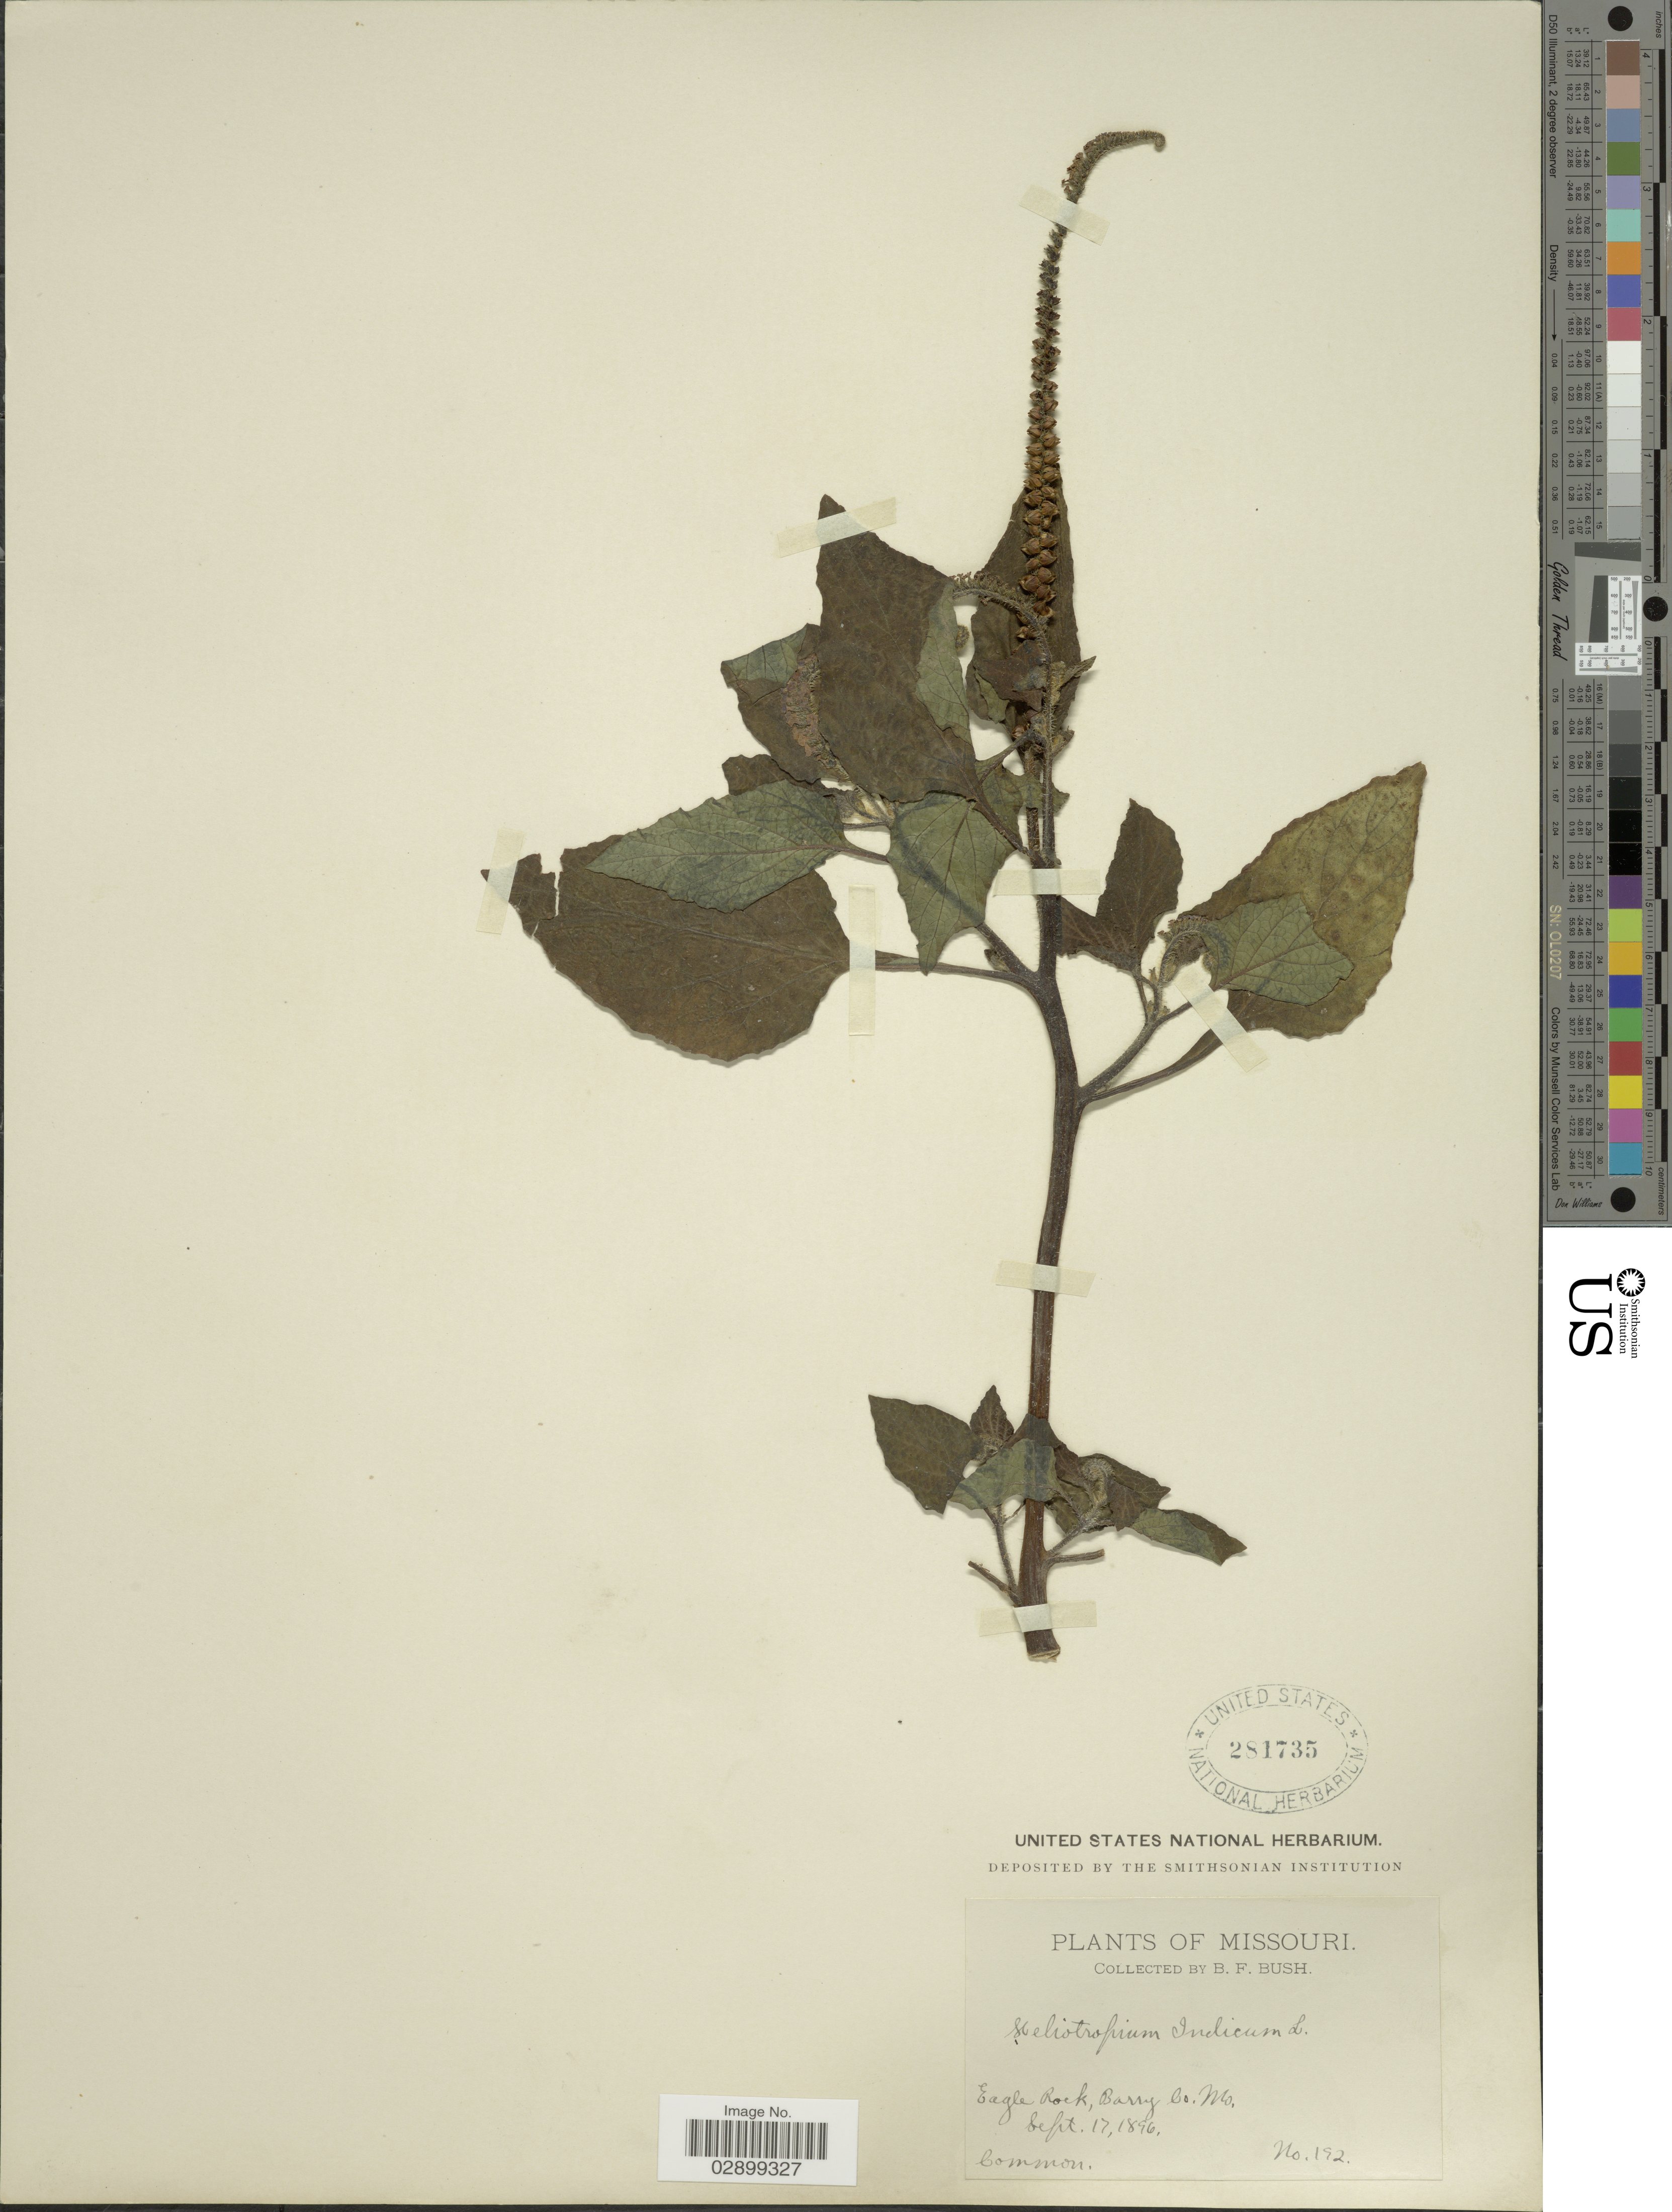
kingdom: Plantae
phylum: Tracheophyta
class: Magnoliopsida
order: Boraginales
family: Heliotropiaceae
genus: Heliotropium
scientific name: Heliotropium indicum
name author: L.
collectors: B. F. Bush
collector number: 192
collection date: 1896-09-17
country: United States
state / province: Missouri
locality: Eagle Rock, Barry Co.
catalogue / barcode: US 281735